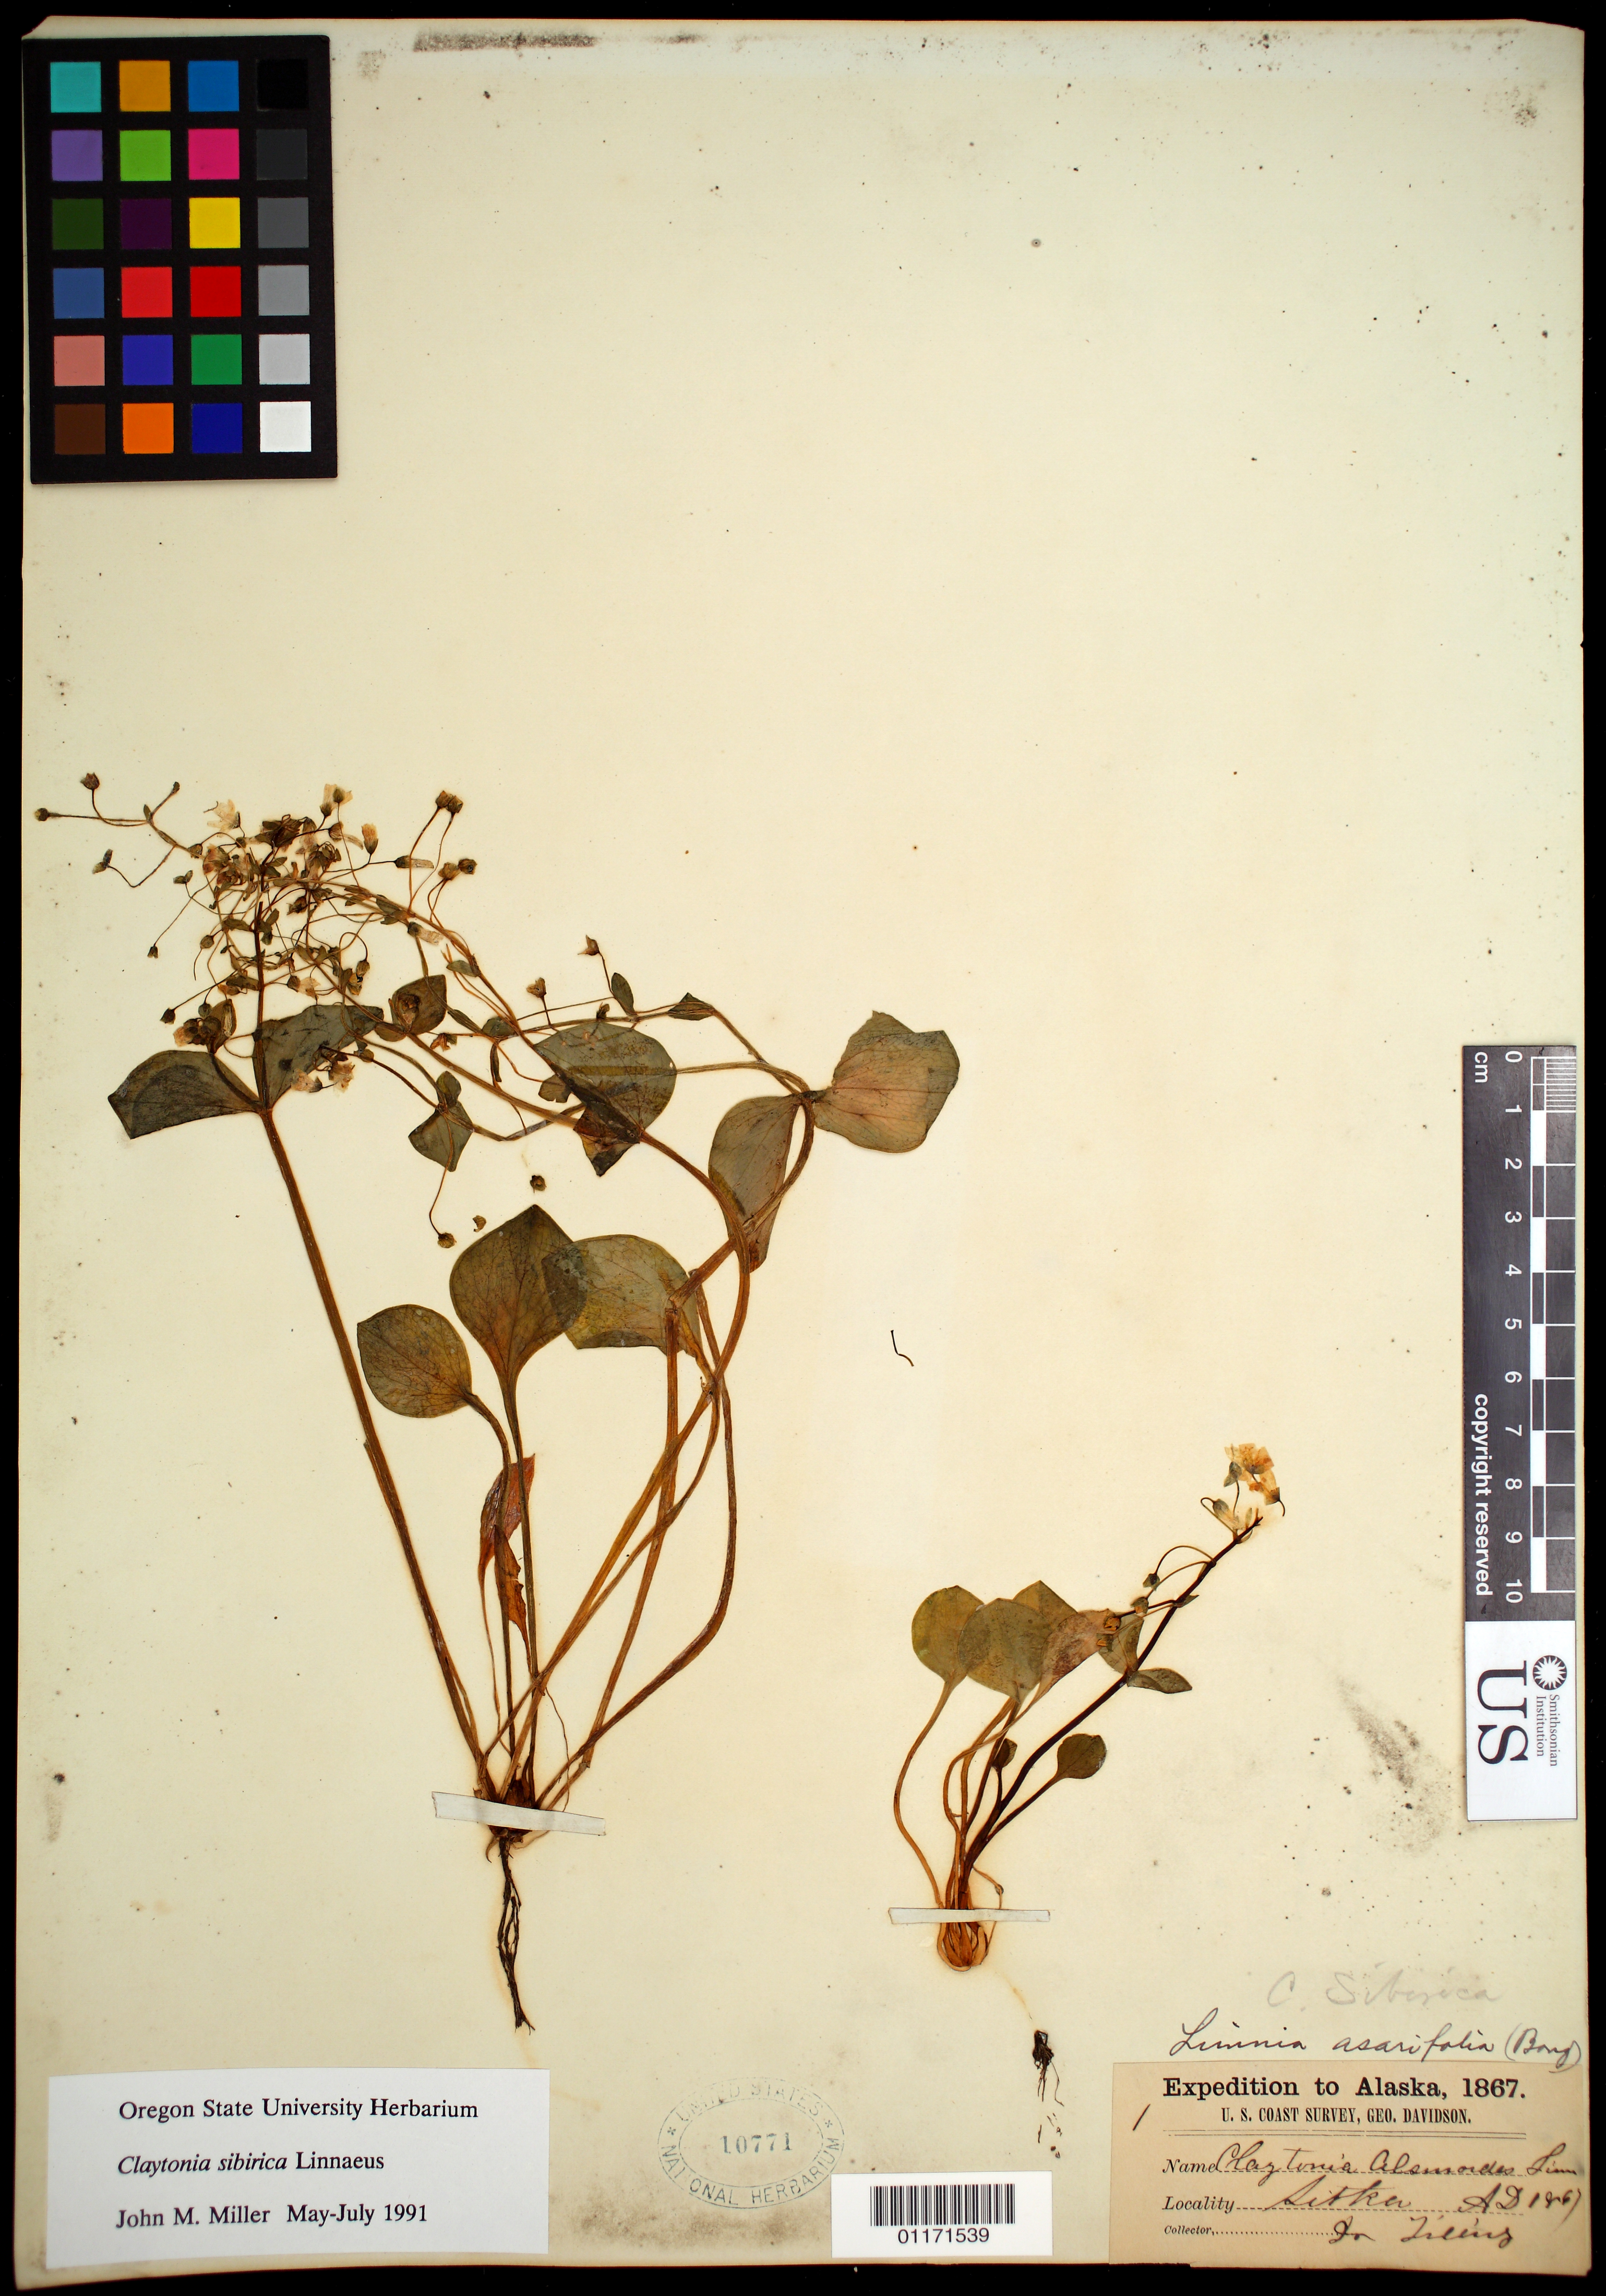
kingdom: Plantae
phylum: Tracheophyta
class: Magnoliopsida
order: Caryophyllales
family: Montiaceae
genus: Claytonia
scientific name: Claytonia sibirica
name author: L.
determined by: Miller, John M.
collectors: H .S. T. Tiling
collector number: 1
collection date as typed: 1867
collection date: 1867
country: United States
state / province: Alaska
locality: Sitka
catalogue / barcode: US 10771